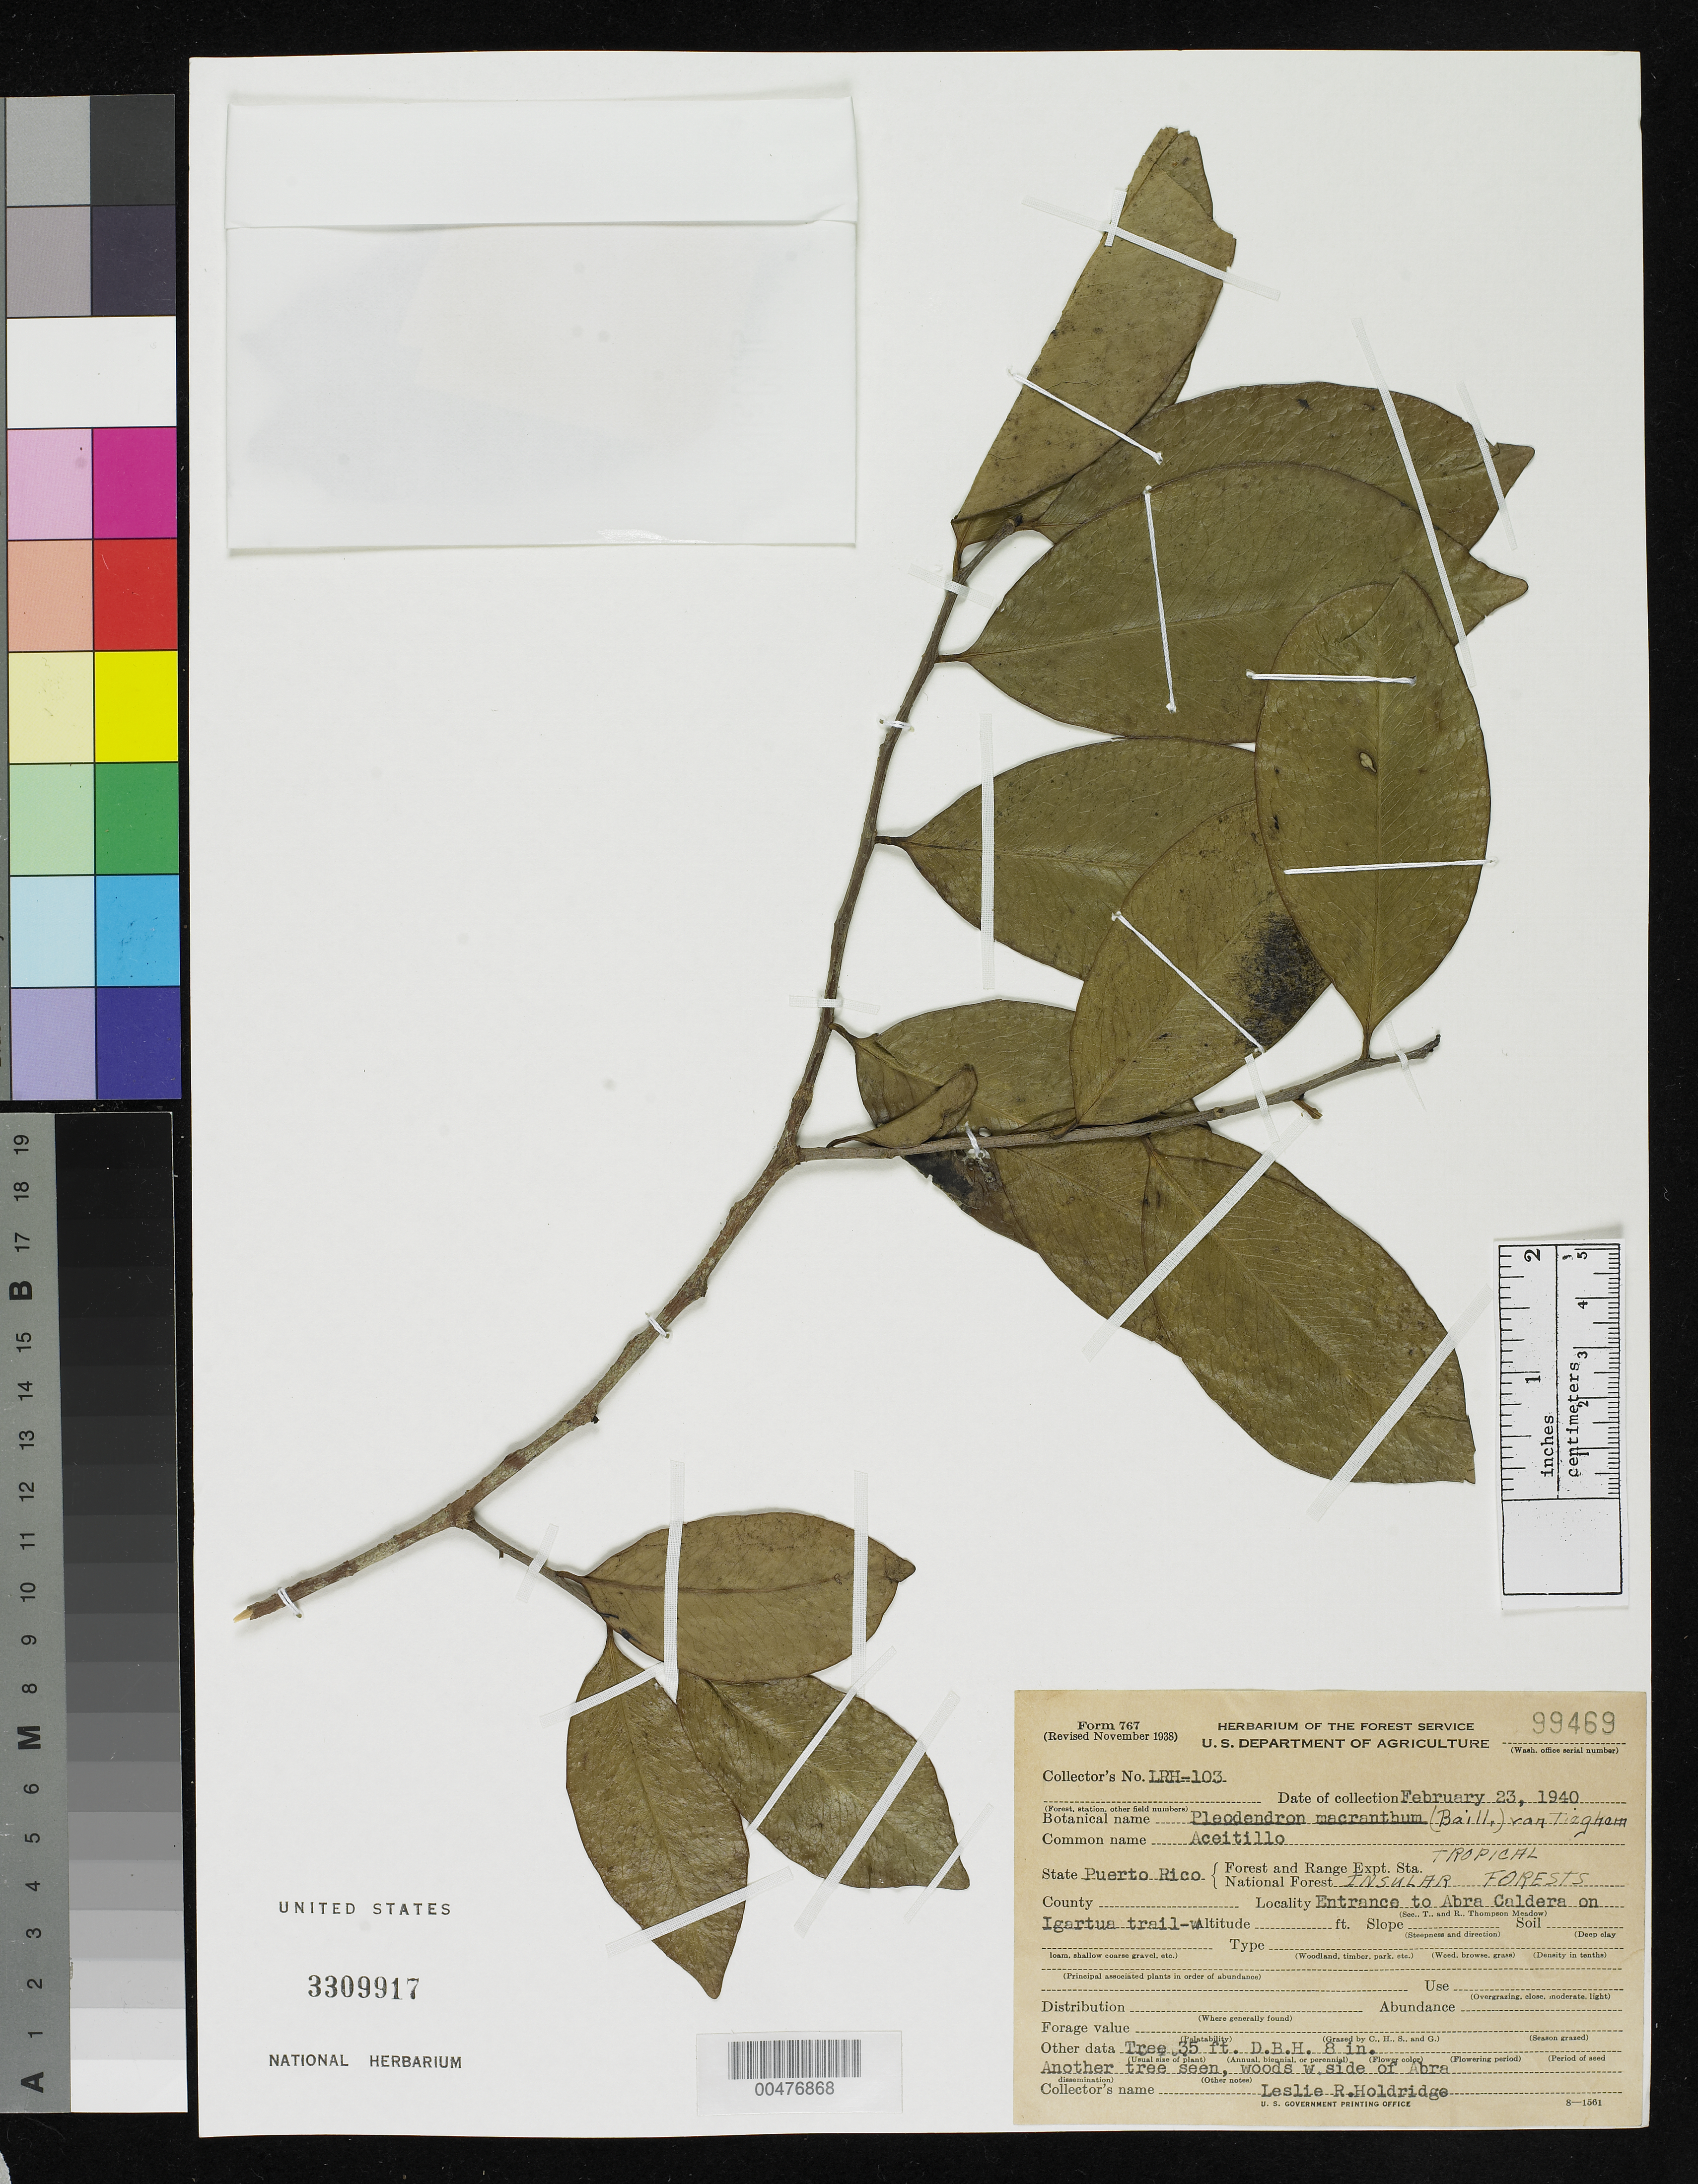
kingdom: Plantae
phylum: Tracheophyta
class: Magnoliopsida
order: Canellales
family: Canellaceae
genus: Pleodendron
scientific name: Pleodendron macranthum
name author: (Baill.) Tiegh.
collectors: L. Holdridge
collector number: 103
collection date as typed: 23 Feb 1940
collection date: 1940-02-23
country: Puerto Rico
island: Greater Antilles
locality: Entrance to Abra Caldera on Igartua trail.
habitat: tropical insular forest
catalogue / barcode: US 3309917